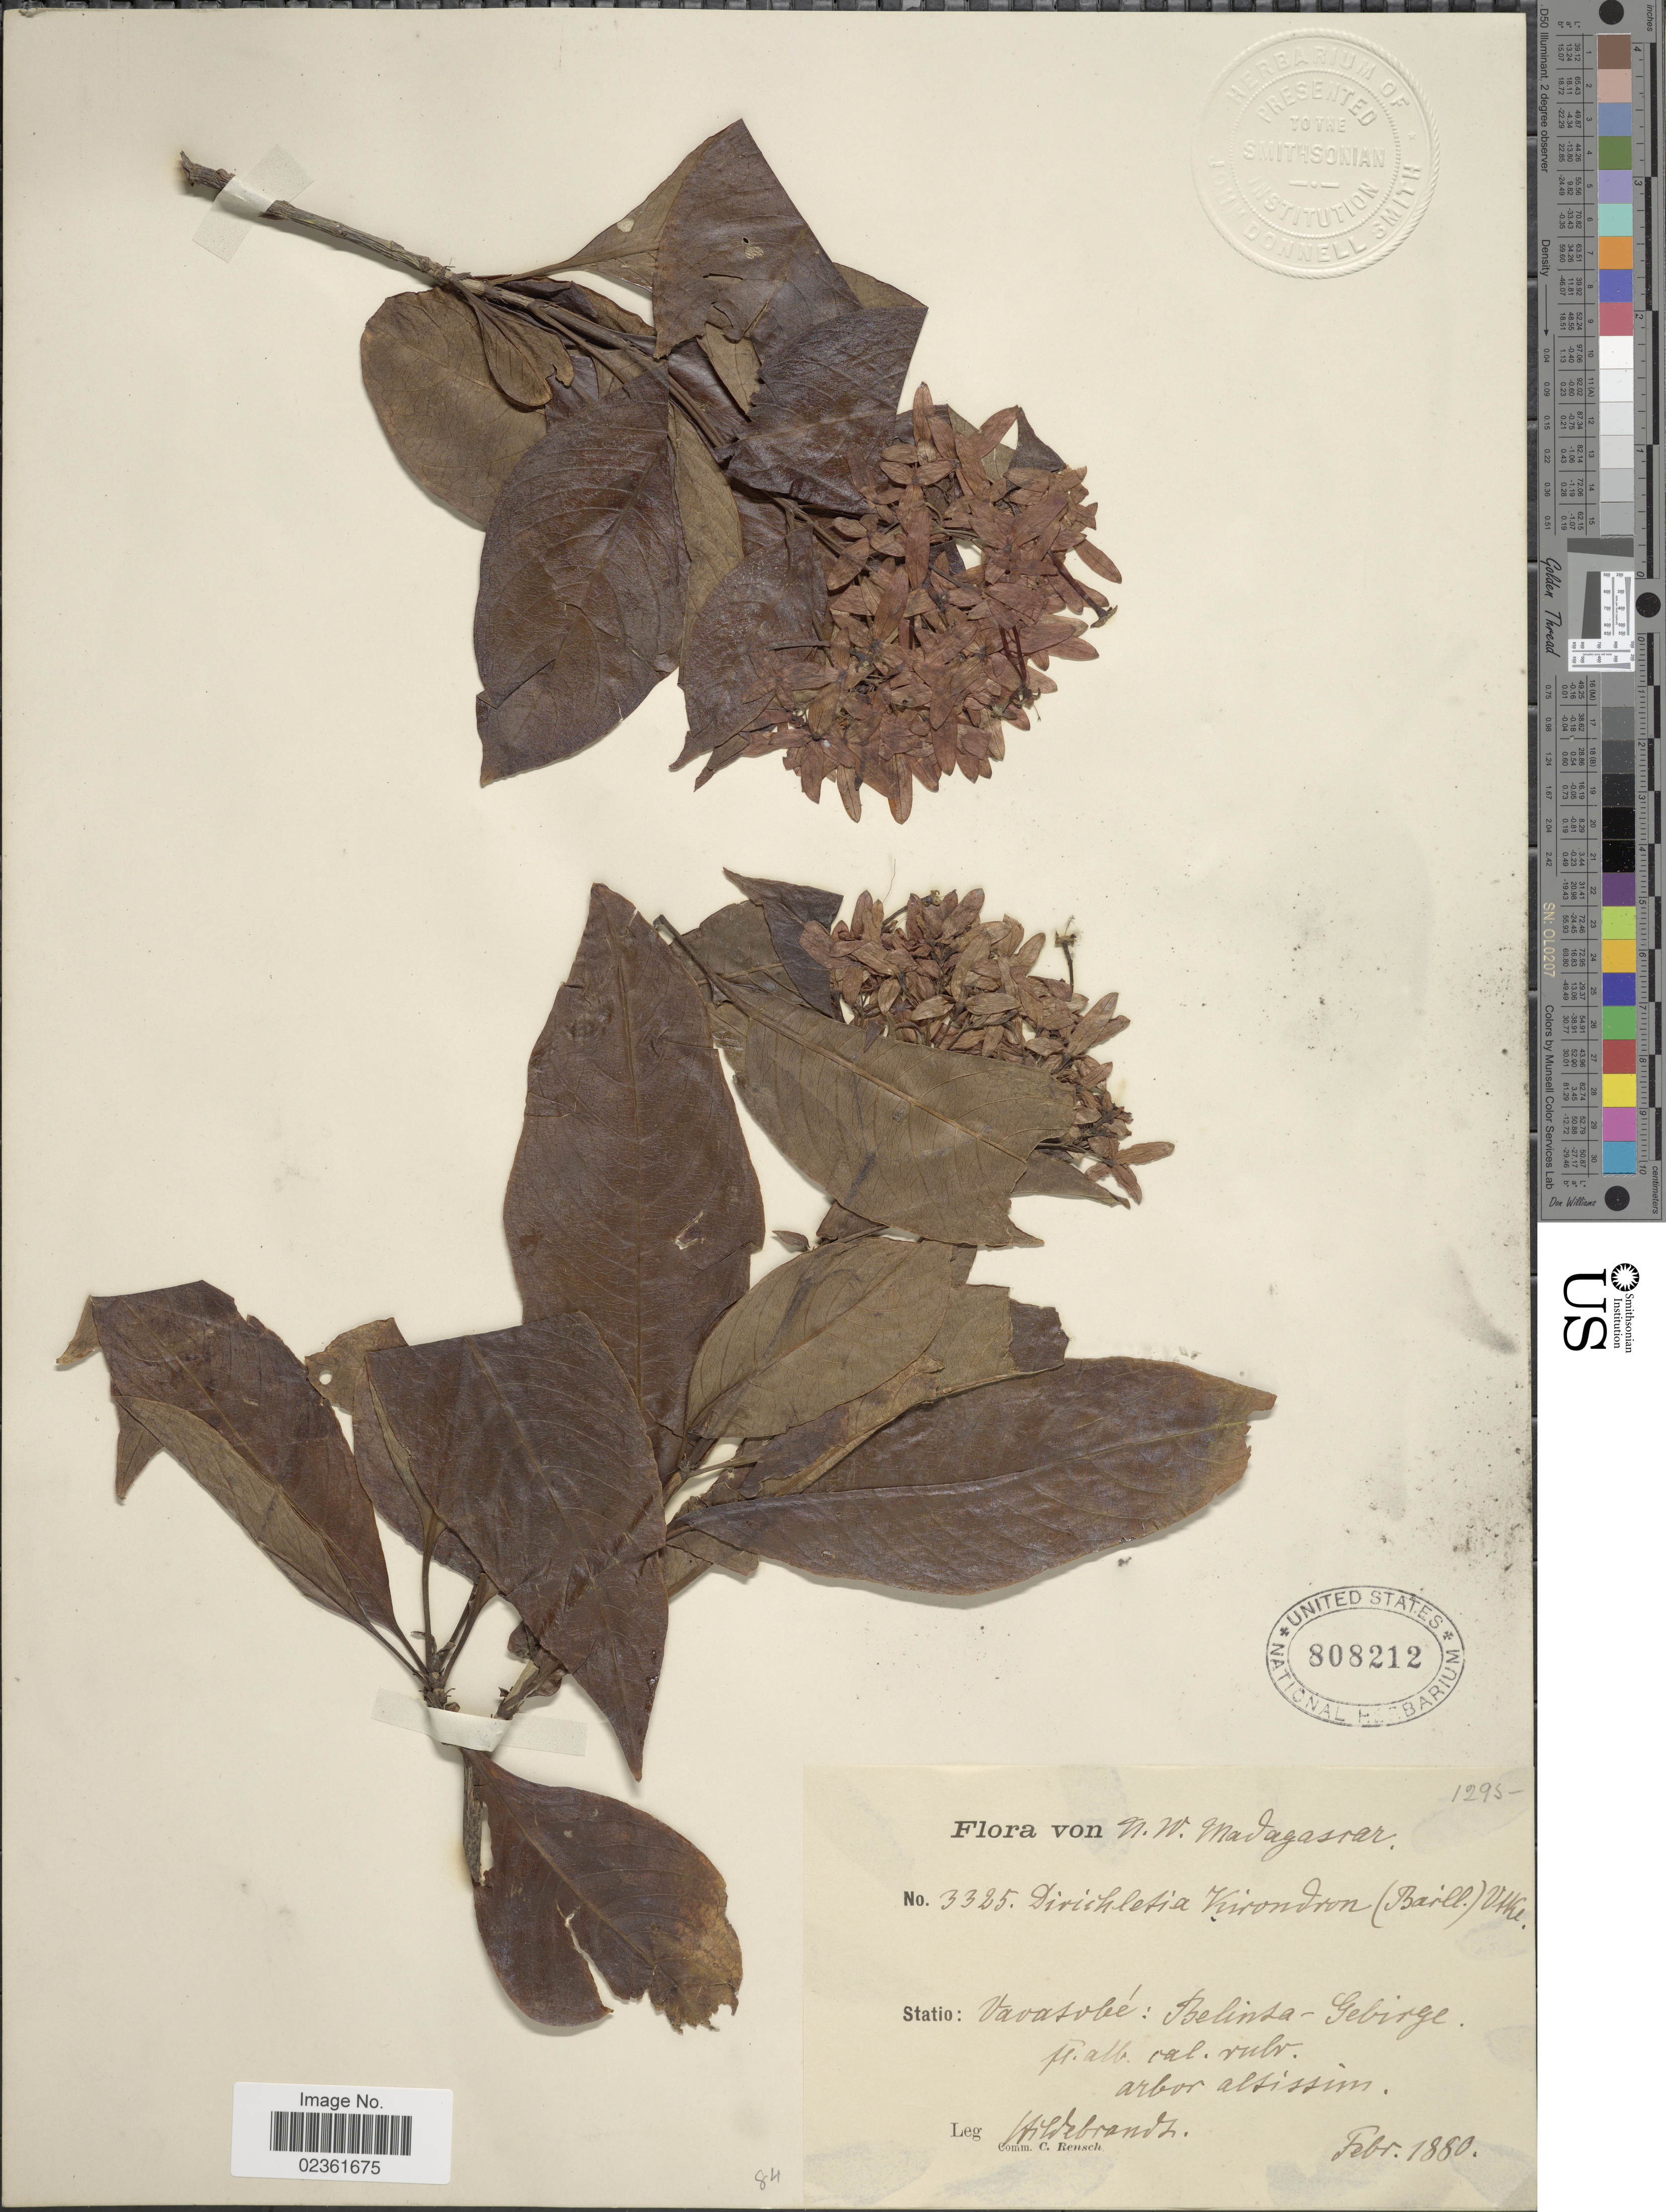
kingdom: Plantae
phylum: Tracheophyta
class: Magnoliopsida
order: Gentianales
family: Rubiaceae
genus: Dirichletia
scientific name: Dirichletia kirondron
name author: (Baill.) Vatke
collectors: J. Hildebrandt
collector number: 3325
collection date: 1880-02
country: Madagascar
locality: N.W. Madagascar, Statio: Vavatobe [interpreted]: Belinta-Gebirge.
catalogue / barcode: US 808212